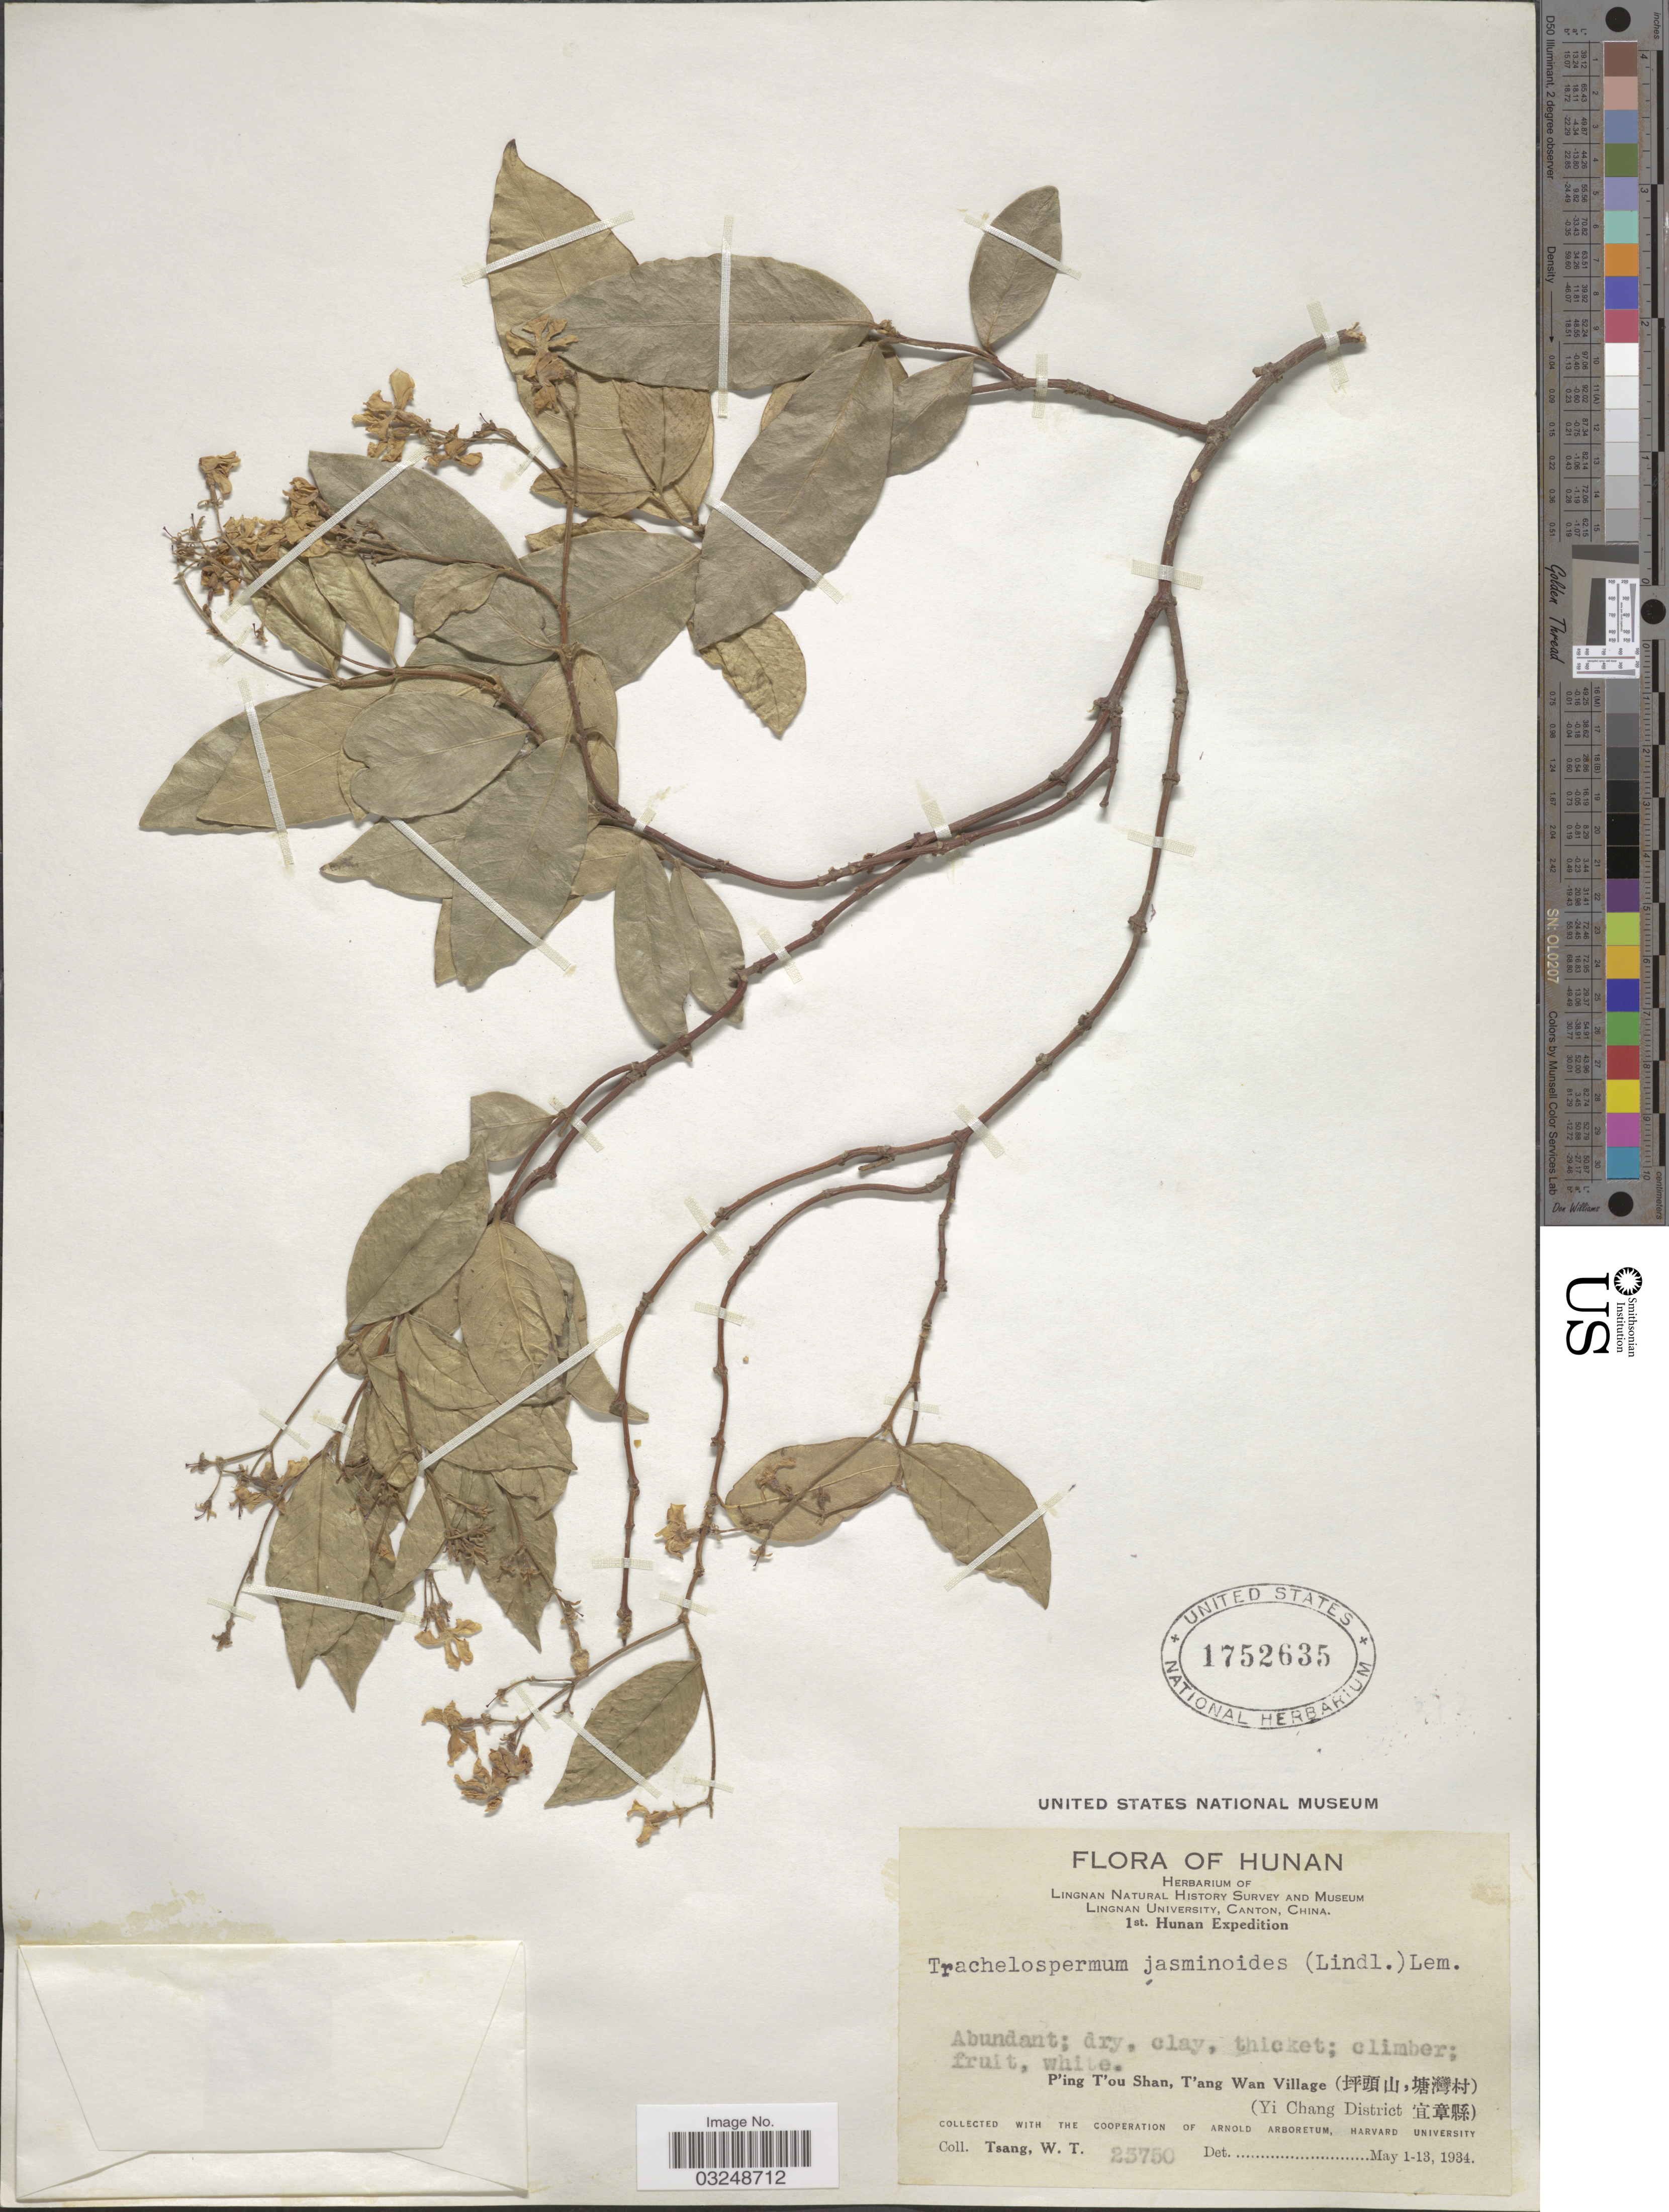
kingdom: Plantae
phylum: Tracheophyta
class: Magnoliopsida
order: Gentianales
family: Apocynaceae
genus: Trachelospermum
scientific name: Trachelospermum jasminoides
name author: (Lindl.) Lem.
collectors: W. T. Tsang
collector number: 25750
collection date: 1934-05-01/1934-05-13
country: China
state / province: Hunan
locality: P'ing T'ou Shan, T'ang Wan Village (Yi Chang District).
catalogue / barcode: US 1752635